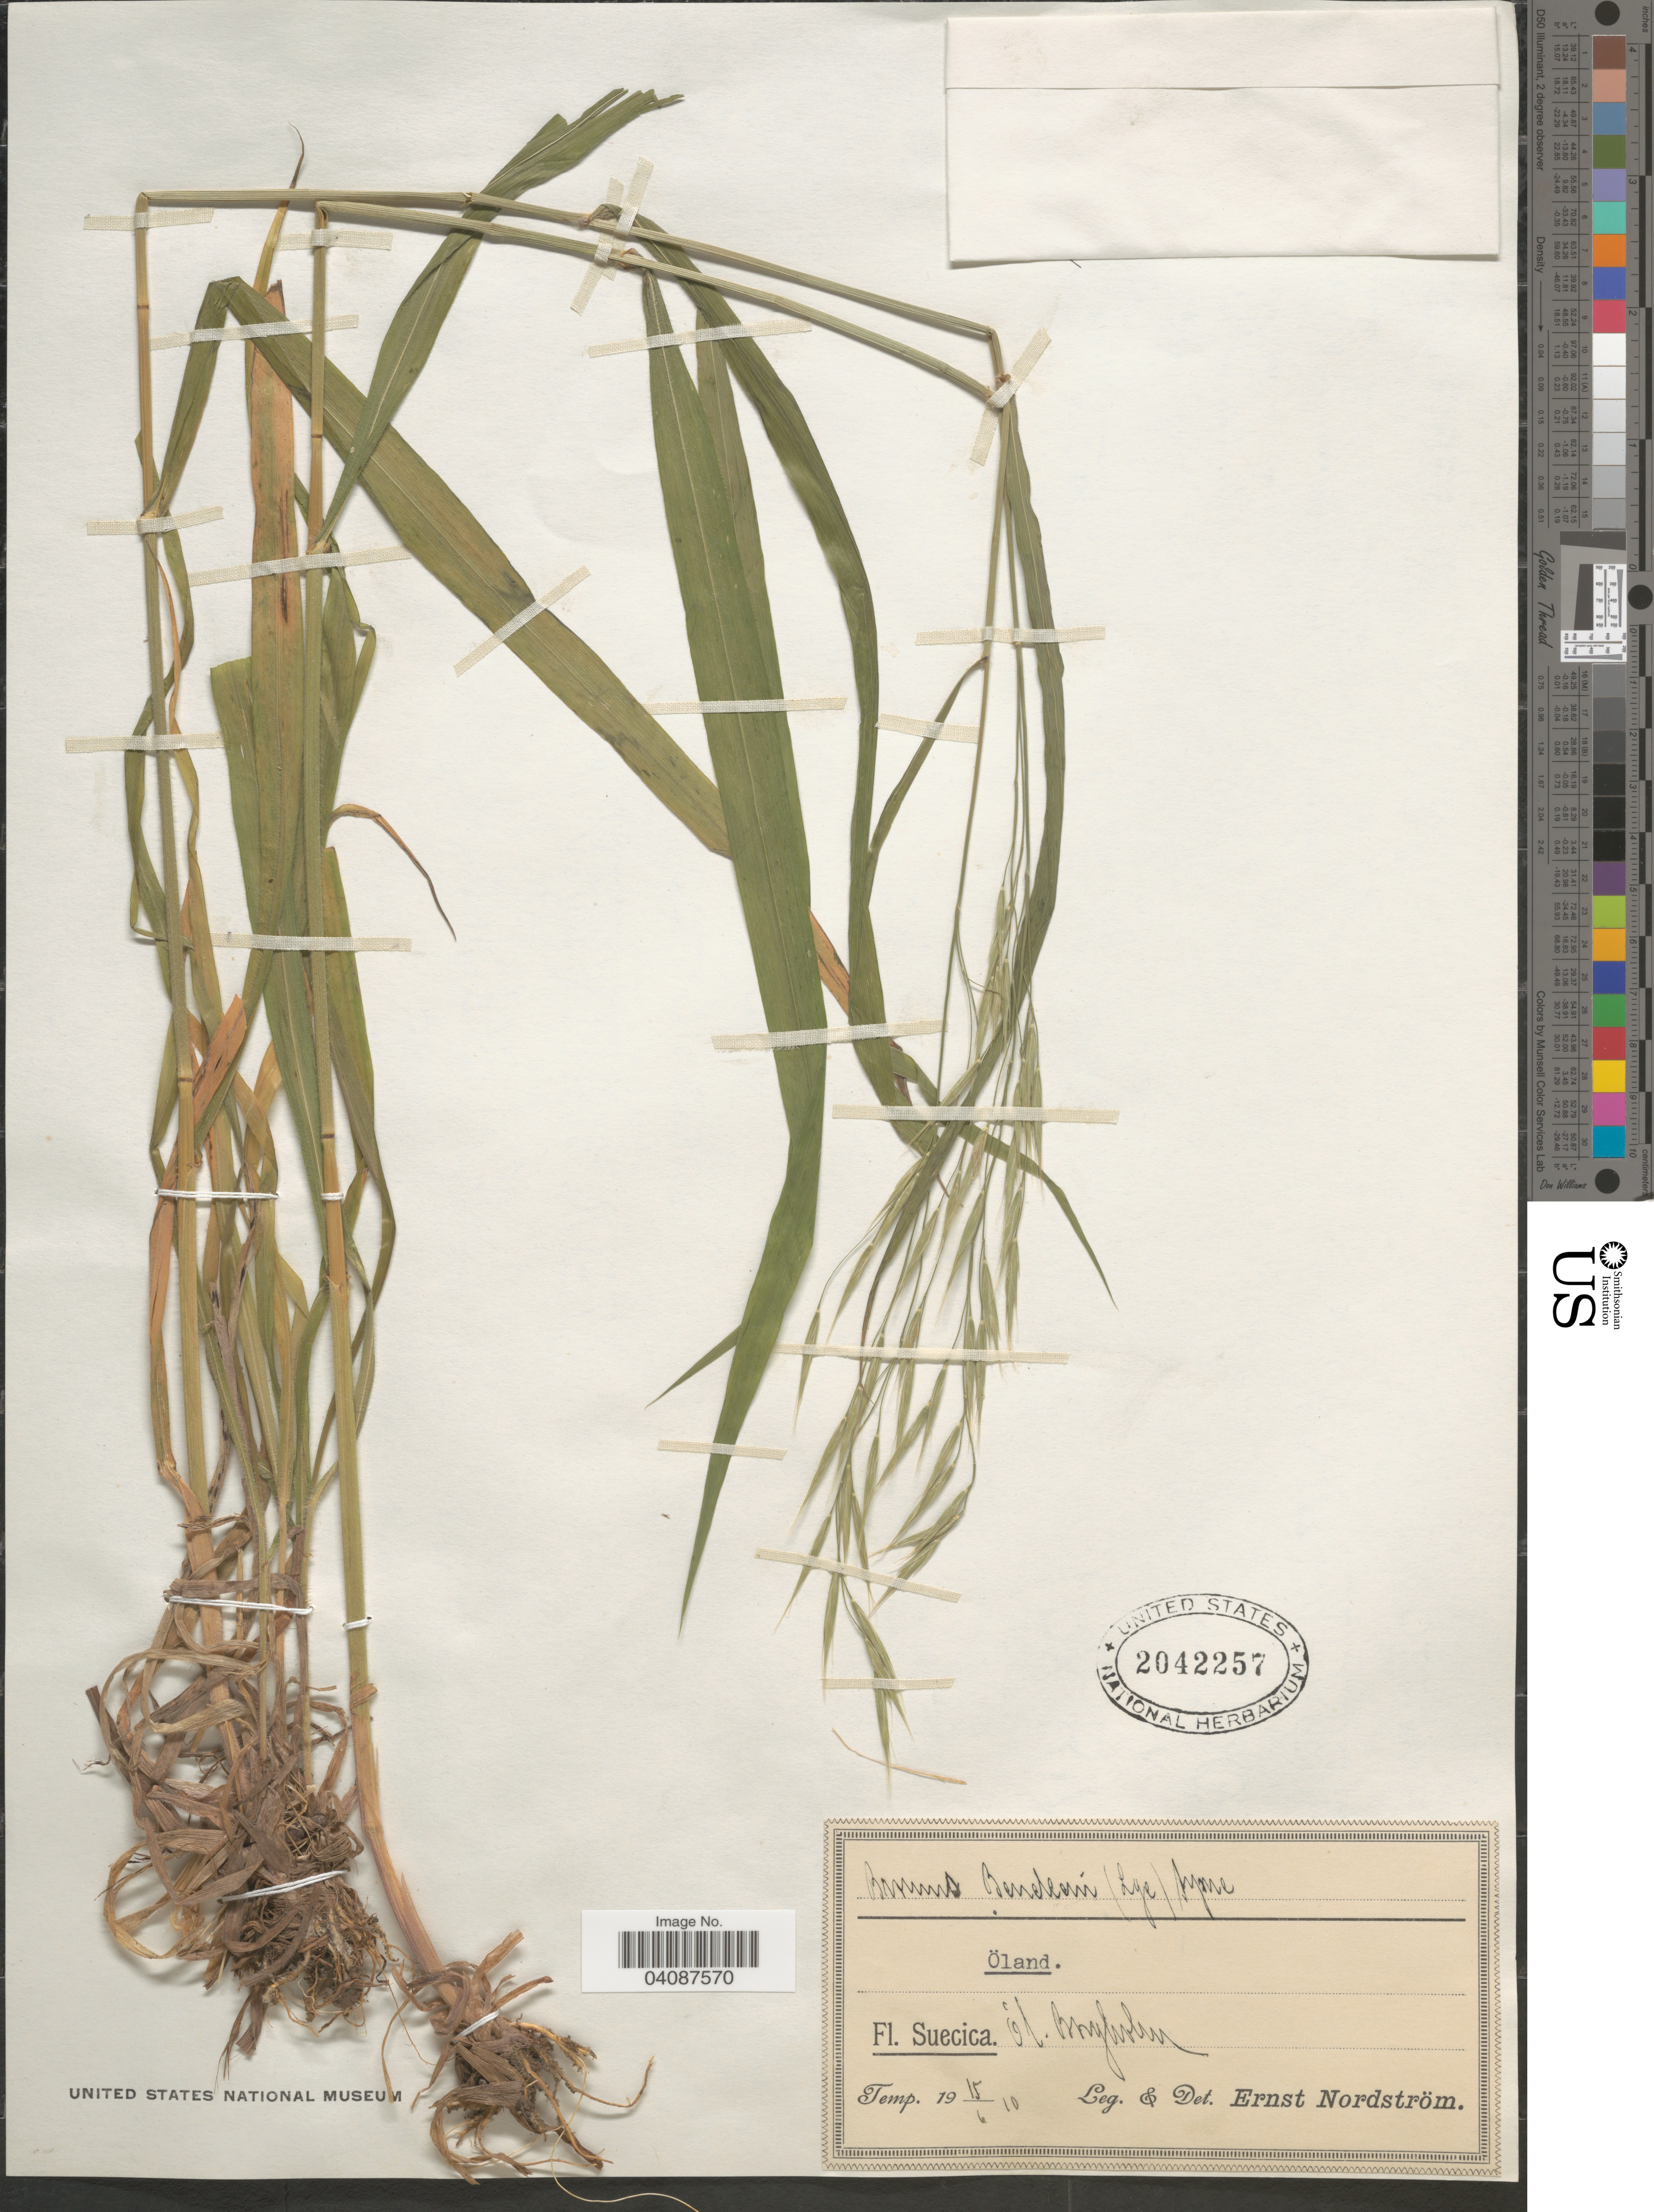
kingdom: Plantae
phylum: Tracheophyta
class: Liliopsida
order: Poales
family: Poaceae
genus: Bromus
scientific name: Bromus benekenii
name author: (Lange) Trimen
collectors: E. Nordström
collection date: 1910-06-15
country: Sweden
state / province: Kalmar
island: Oland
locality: Öland. Suecica. Ŏl. Bryholm.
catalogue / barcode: US 2042257